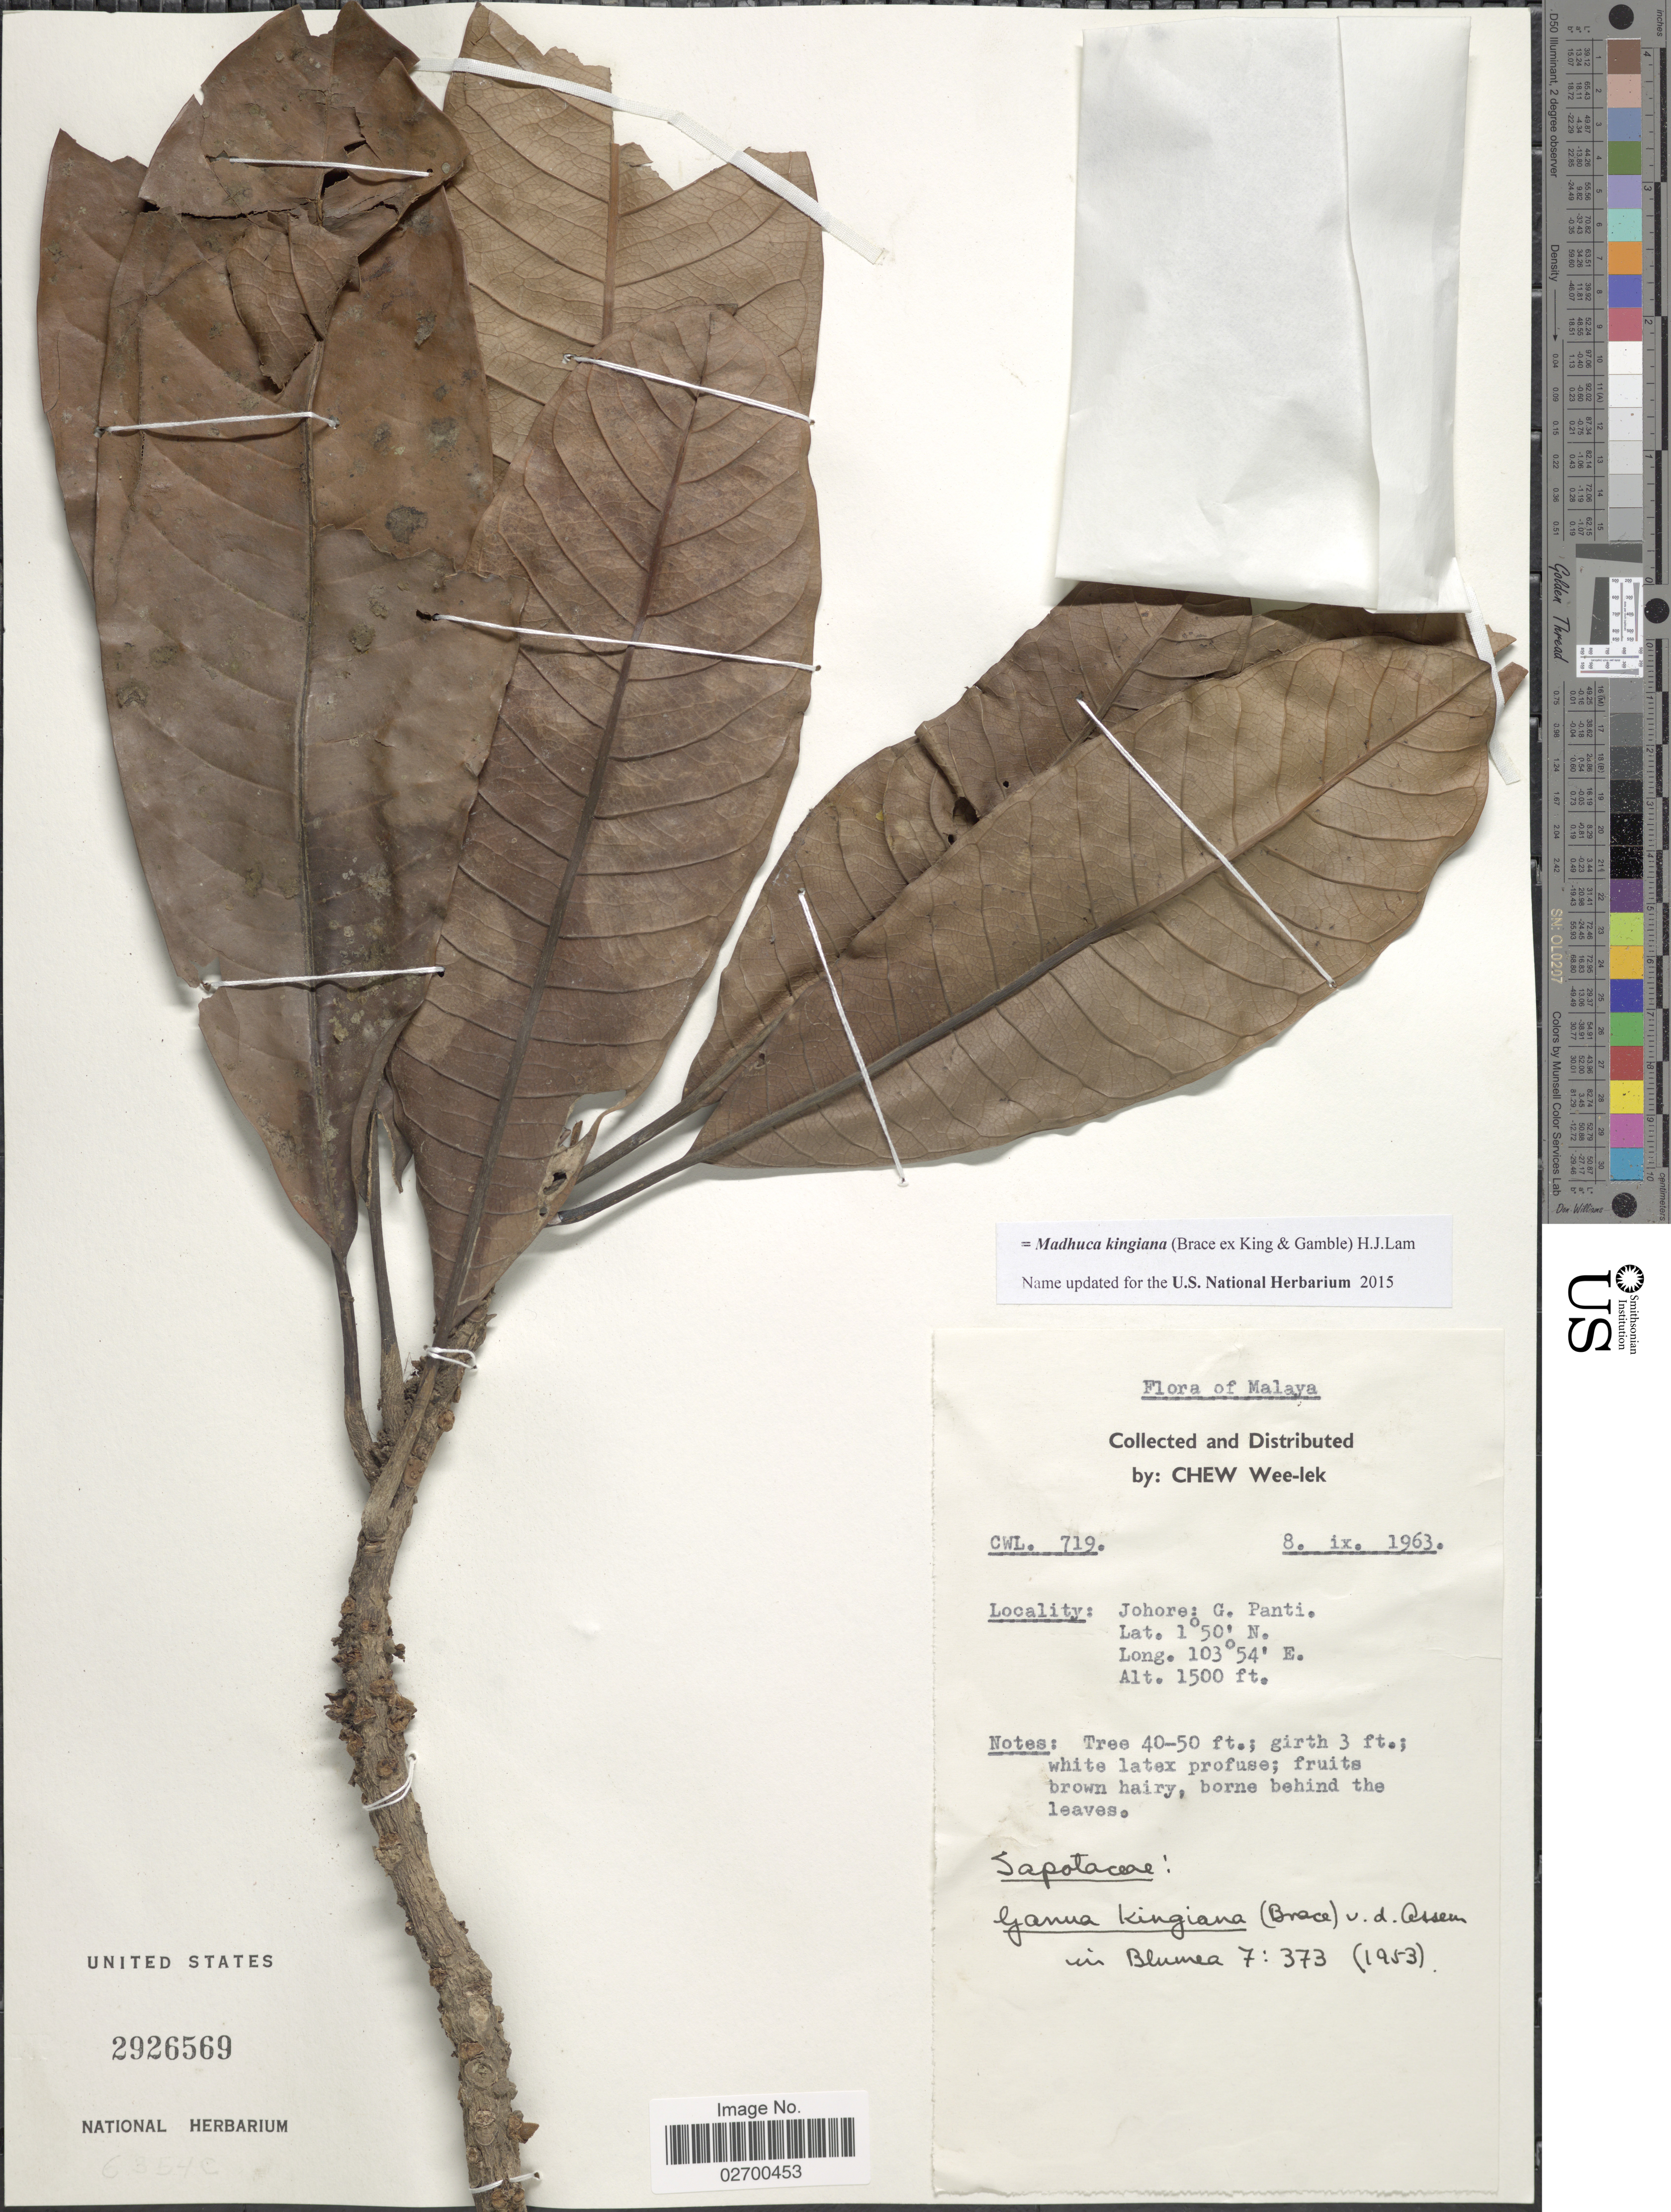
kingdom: Plantae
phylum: Tracheophyta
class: Magnoliopsida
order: Ericales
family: Sapotaceae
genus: Madhuca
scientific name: Madhuca kingiana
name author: (Brace) H.J. Lam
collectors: W. Chew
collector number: CWL719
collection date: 1963-09-08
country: Malaysia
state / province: Johor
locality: Malaya. Johore: G. Panti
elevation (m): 457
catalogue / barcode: US 2926569